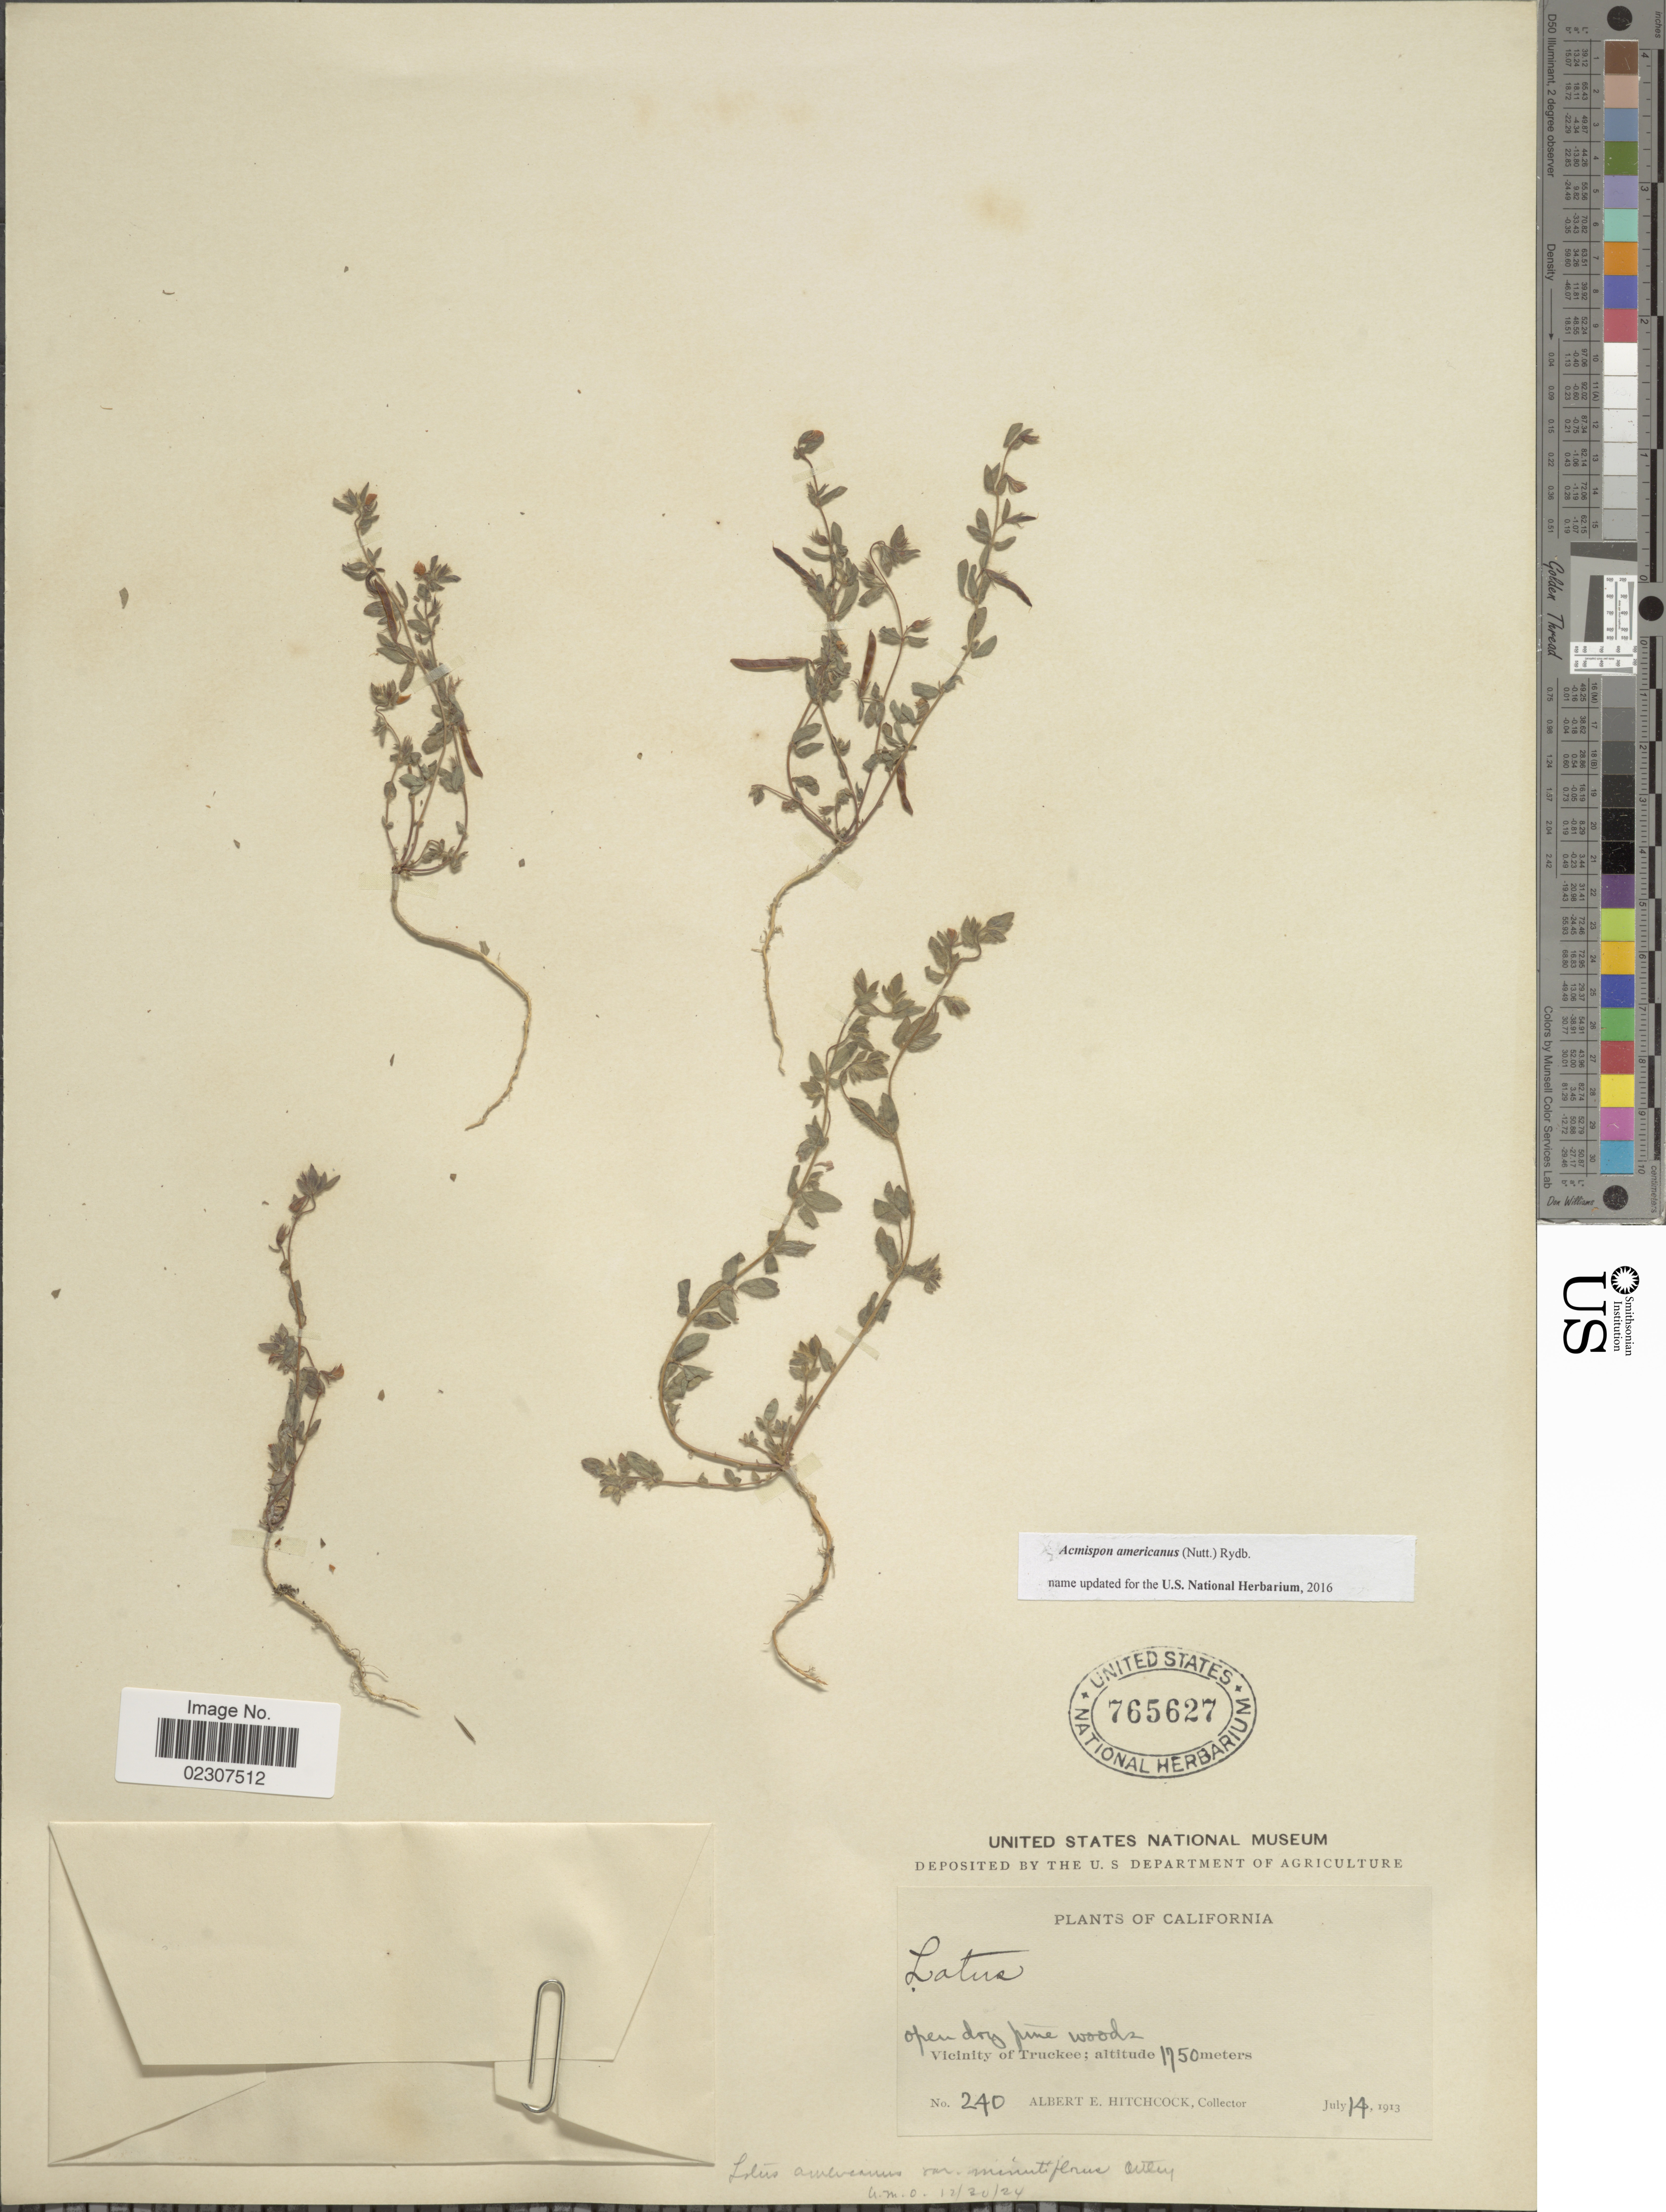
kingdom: Plantae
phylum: Tracheophyta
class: Magnoliopsida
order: Fabales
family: Fabaceae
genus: Acmispon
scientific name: Acmispon americanus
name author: (Nutt.) Rydb.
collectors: A. Hitchcock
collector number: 240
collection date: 1913-07-14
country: United States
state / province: California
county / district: Nevada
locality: Open dry pine woods, Vicinity of Truckee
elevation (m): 1750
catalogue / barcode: US 765627